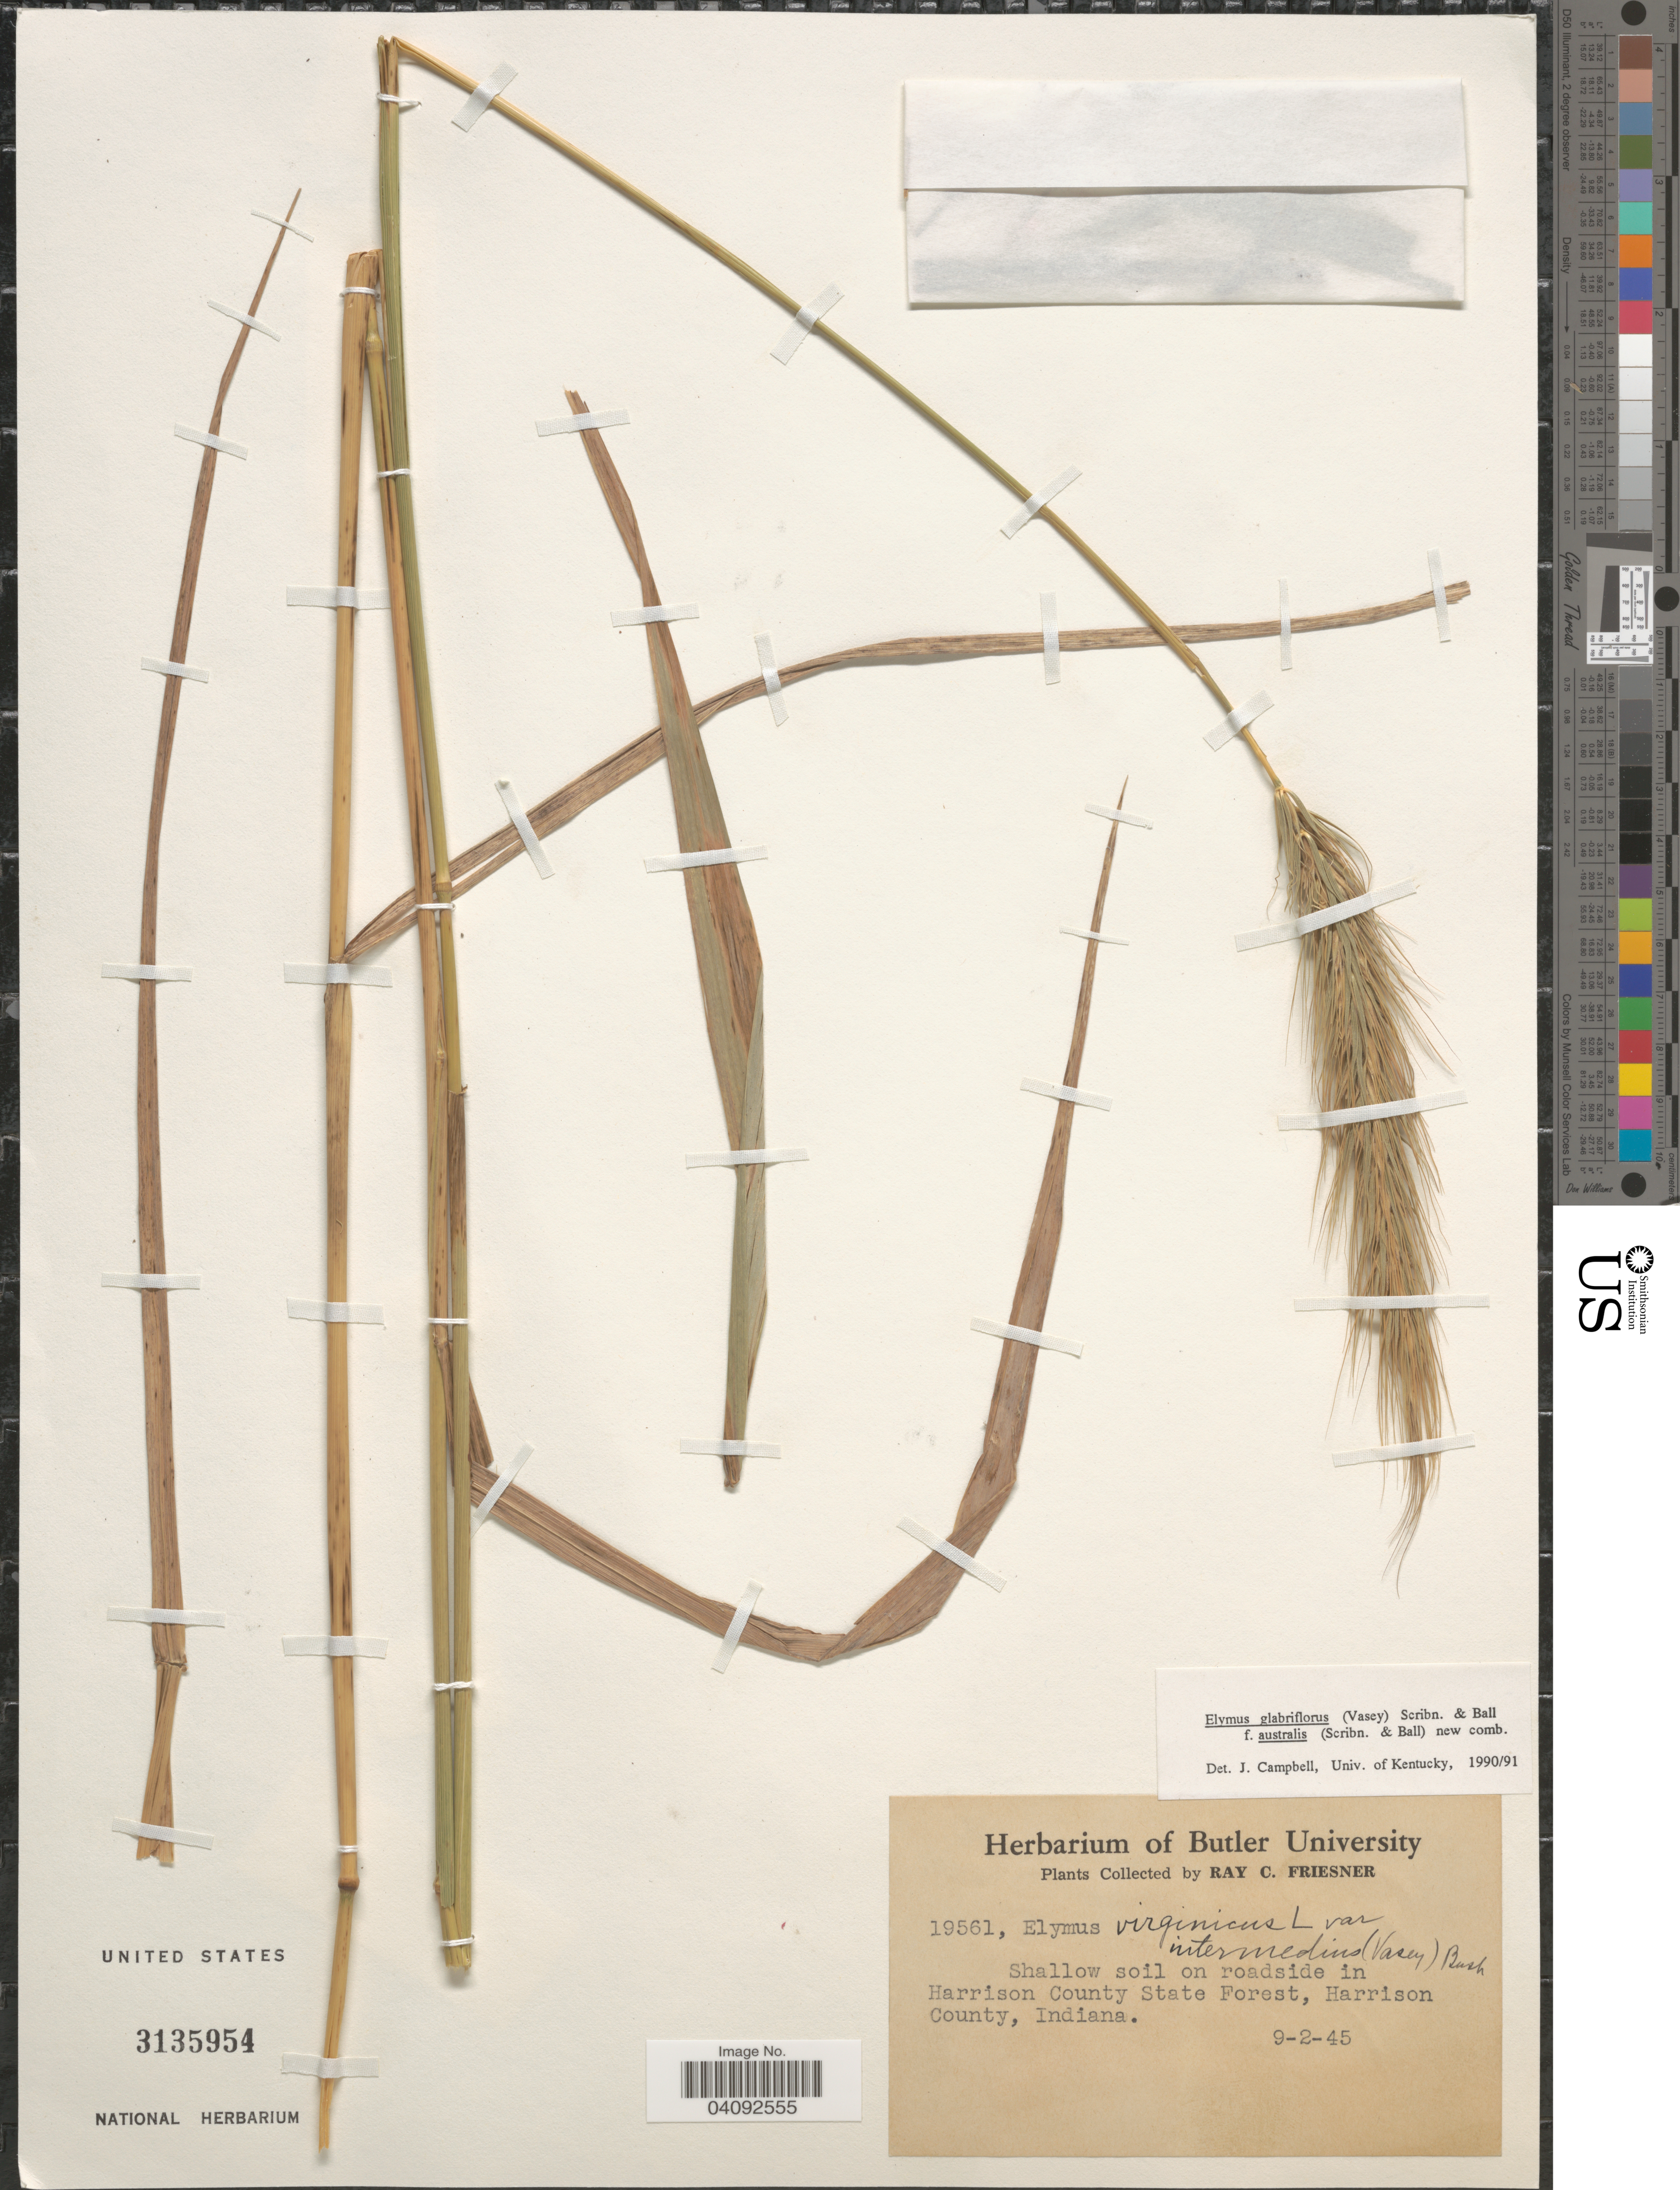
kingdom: Plantae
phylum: Tracheophyta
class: Liliopsida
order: Poales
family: Poaceae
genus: Elymus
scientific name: Elymus glabriflorus var. australis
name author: (Scribn. & C.R. Ball) J.J.N. Campb.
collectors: R. Friesner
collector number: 19561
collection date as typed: Transcribed d/m/y: 2/9/45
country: United States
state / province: Indiana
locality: Shallow soil on roadside in Harrison County State Forest, Harrison County.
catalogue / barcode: US 3135954